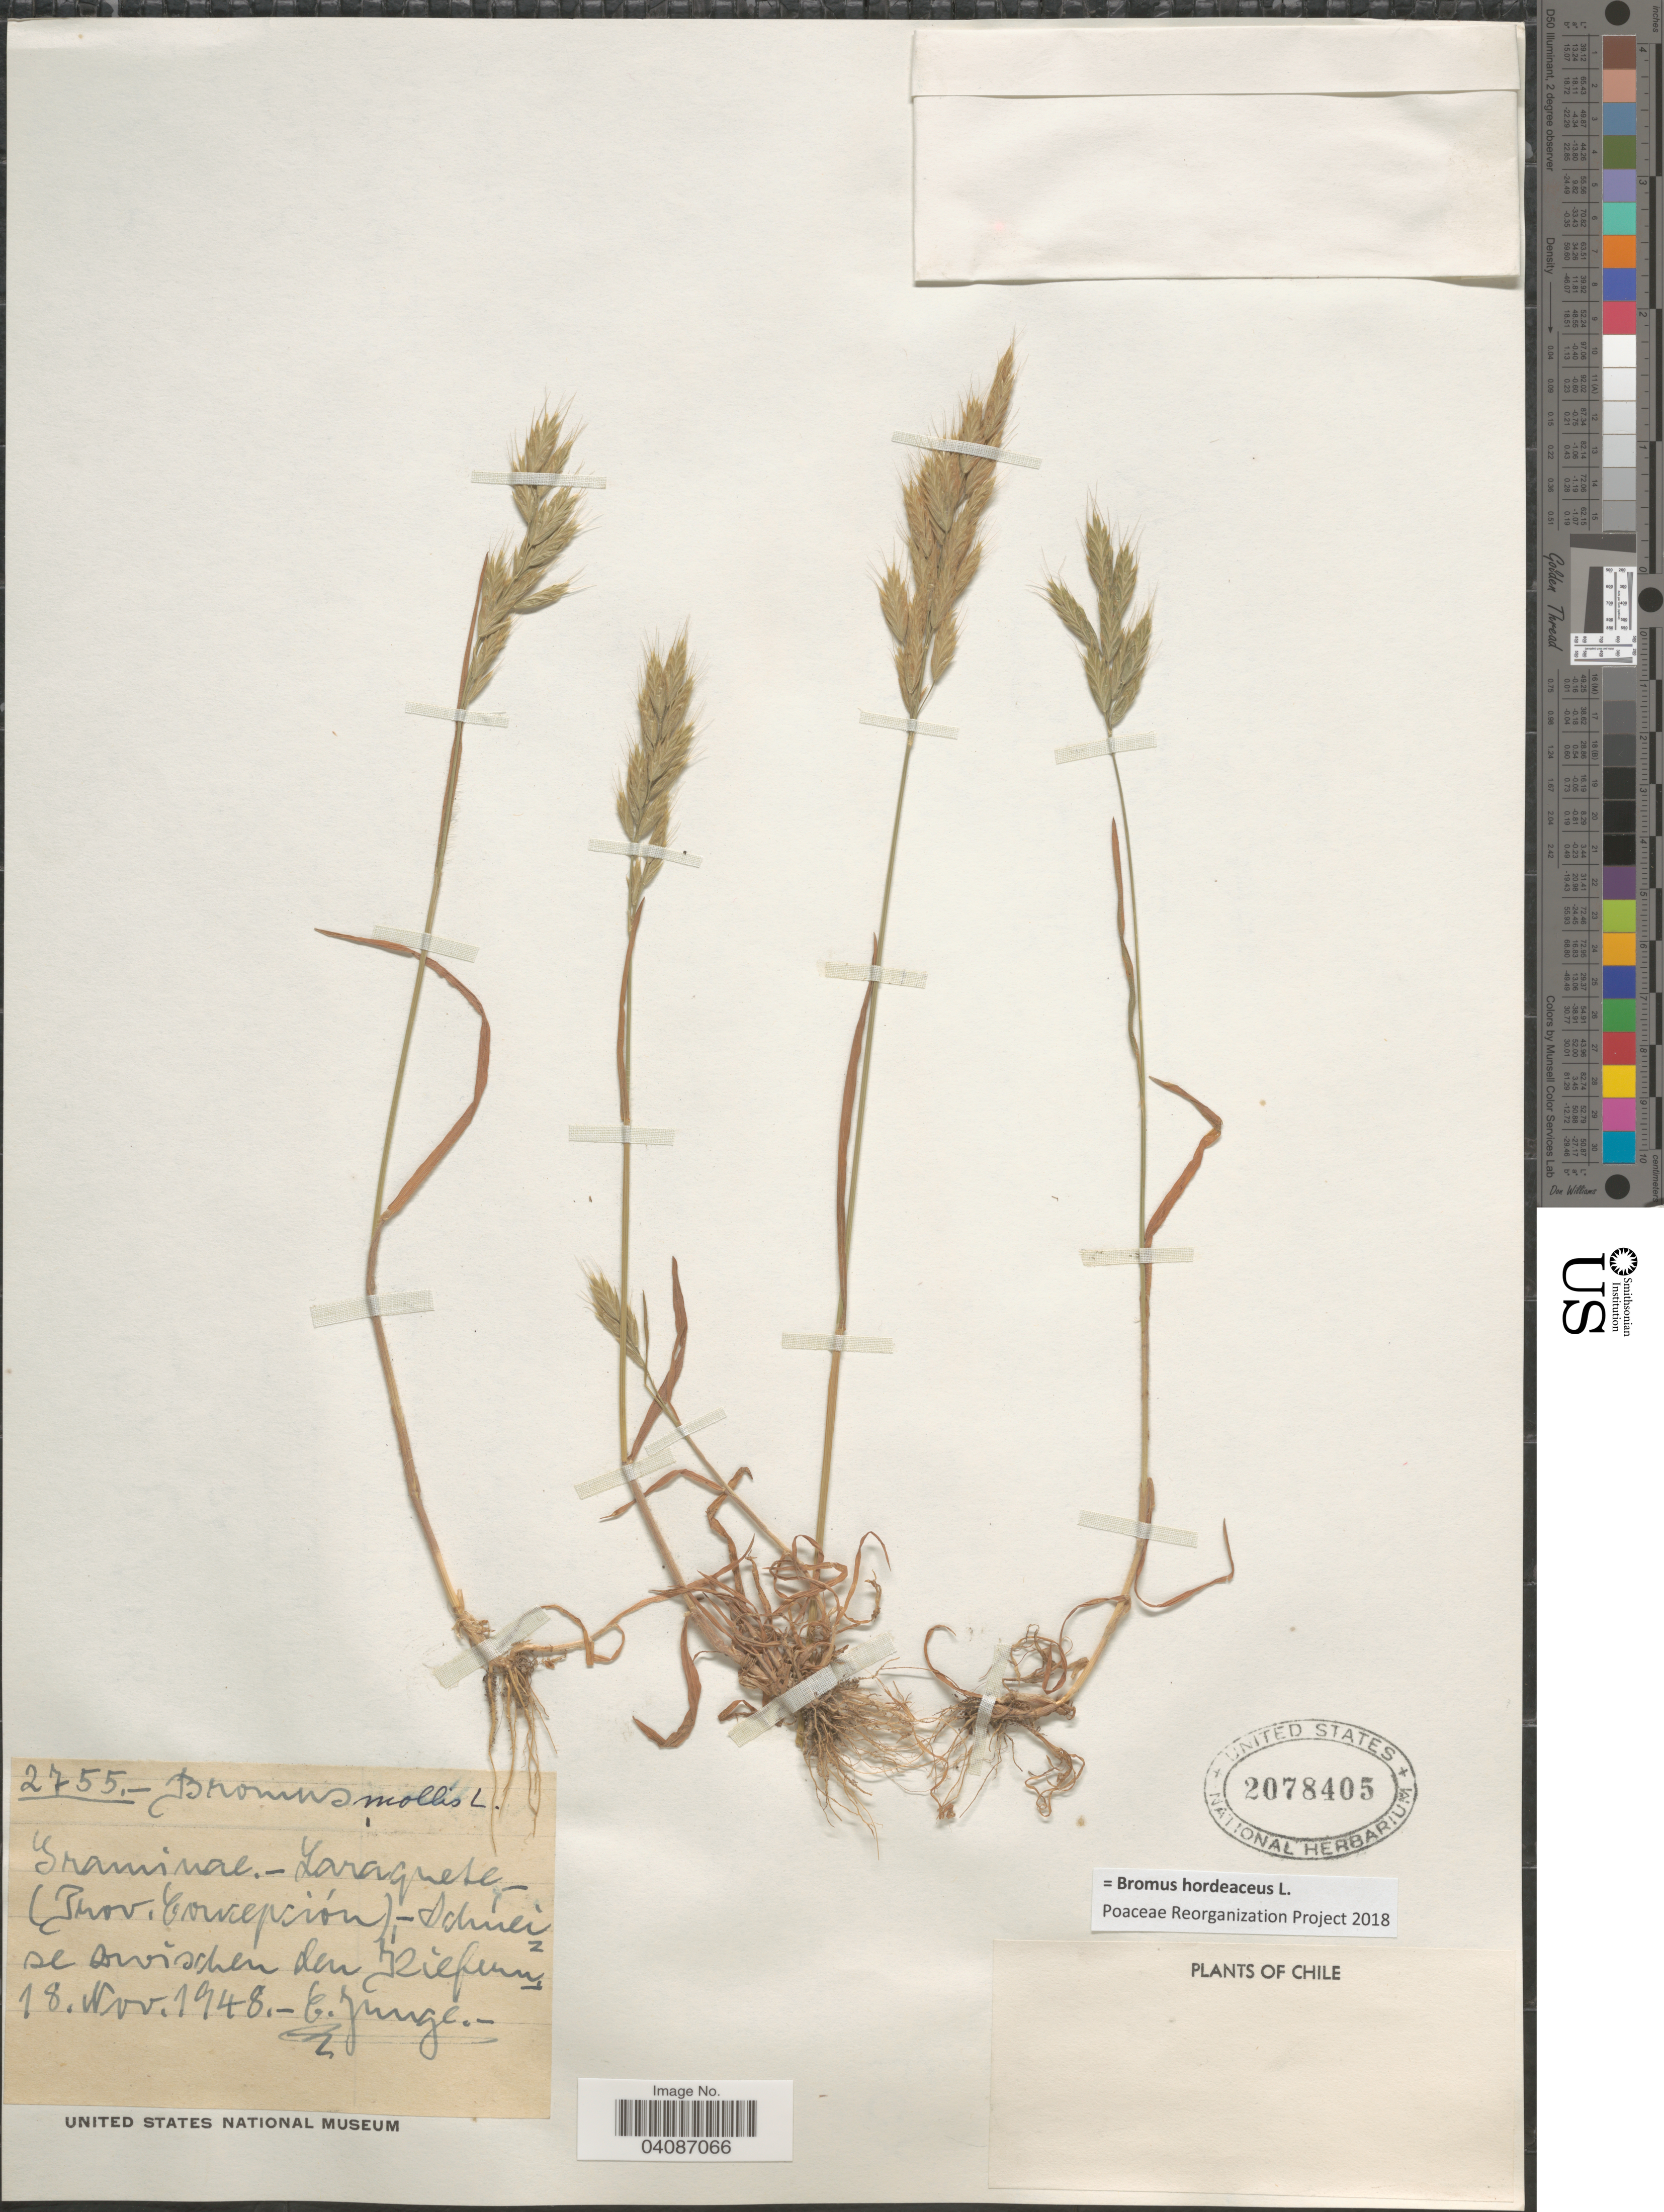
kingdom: Plantae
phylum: Tracheophyta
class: Liliopsida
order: Poales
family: Poaceae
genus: Bromus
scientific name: Bromus hordeaceus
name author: L.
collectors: E. Junge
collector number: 2755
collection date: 1948-11-18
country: Chile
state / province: Bio-Bío (VIII)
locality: Laraquete. (Prov. Concepción). - Schneise zwischen den Riefern [interpreted].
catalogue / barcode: US 2078405